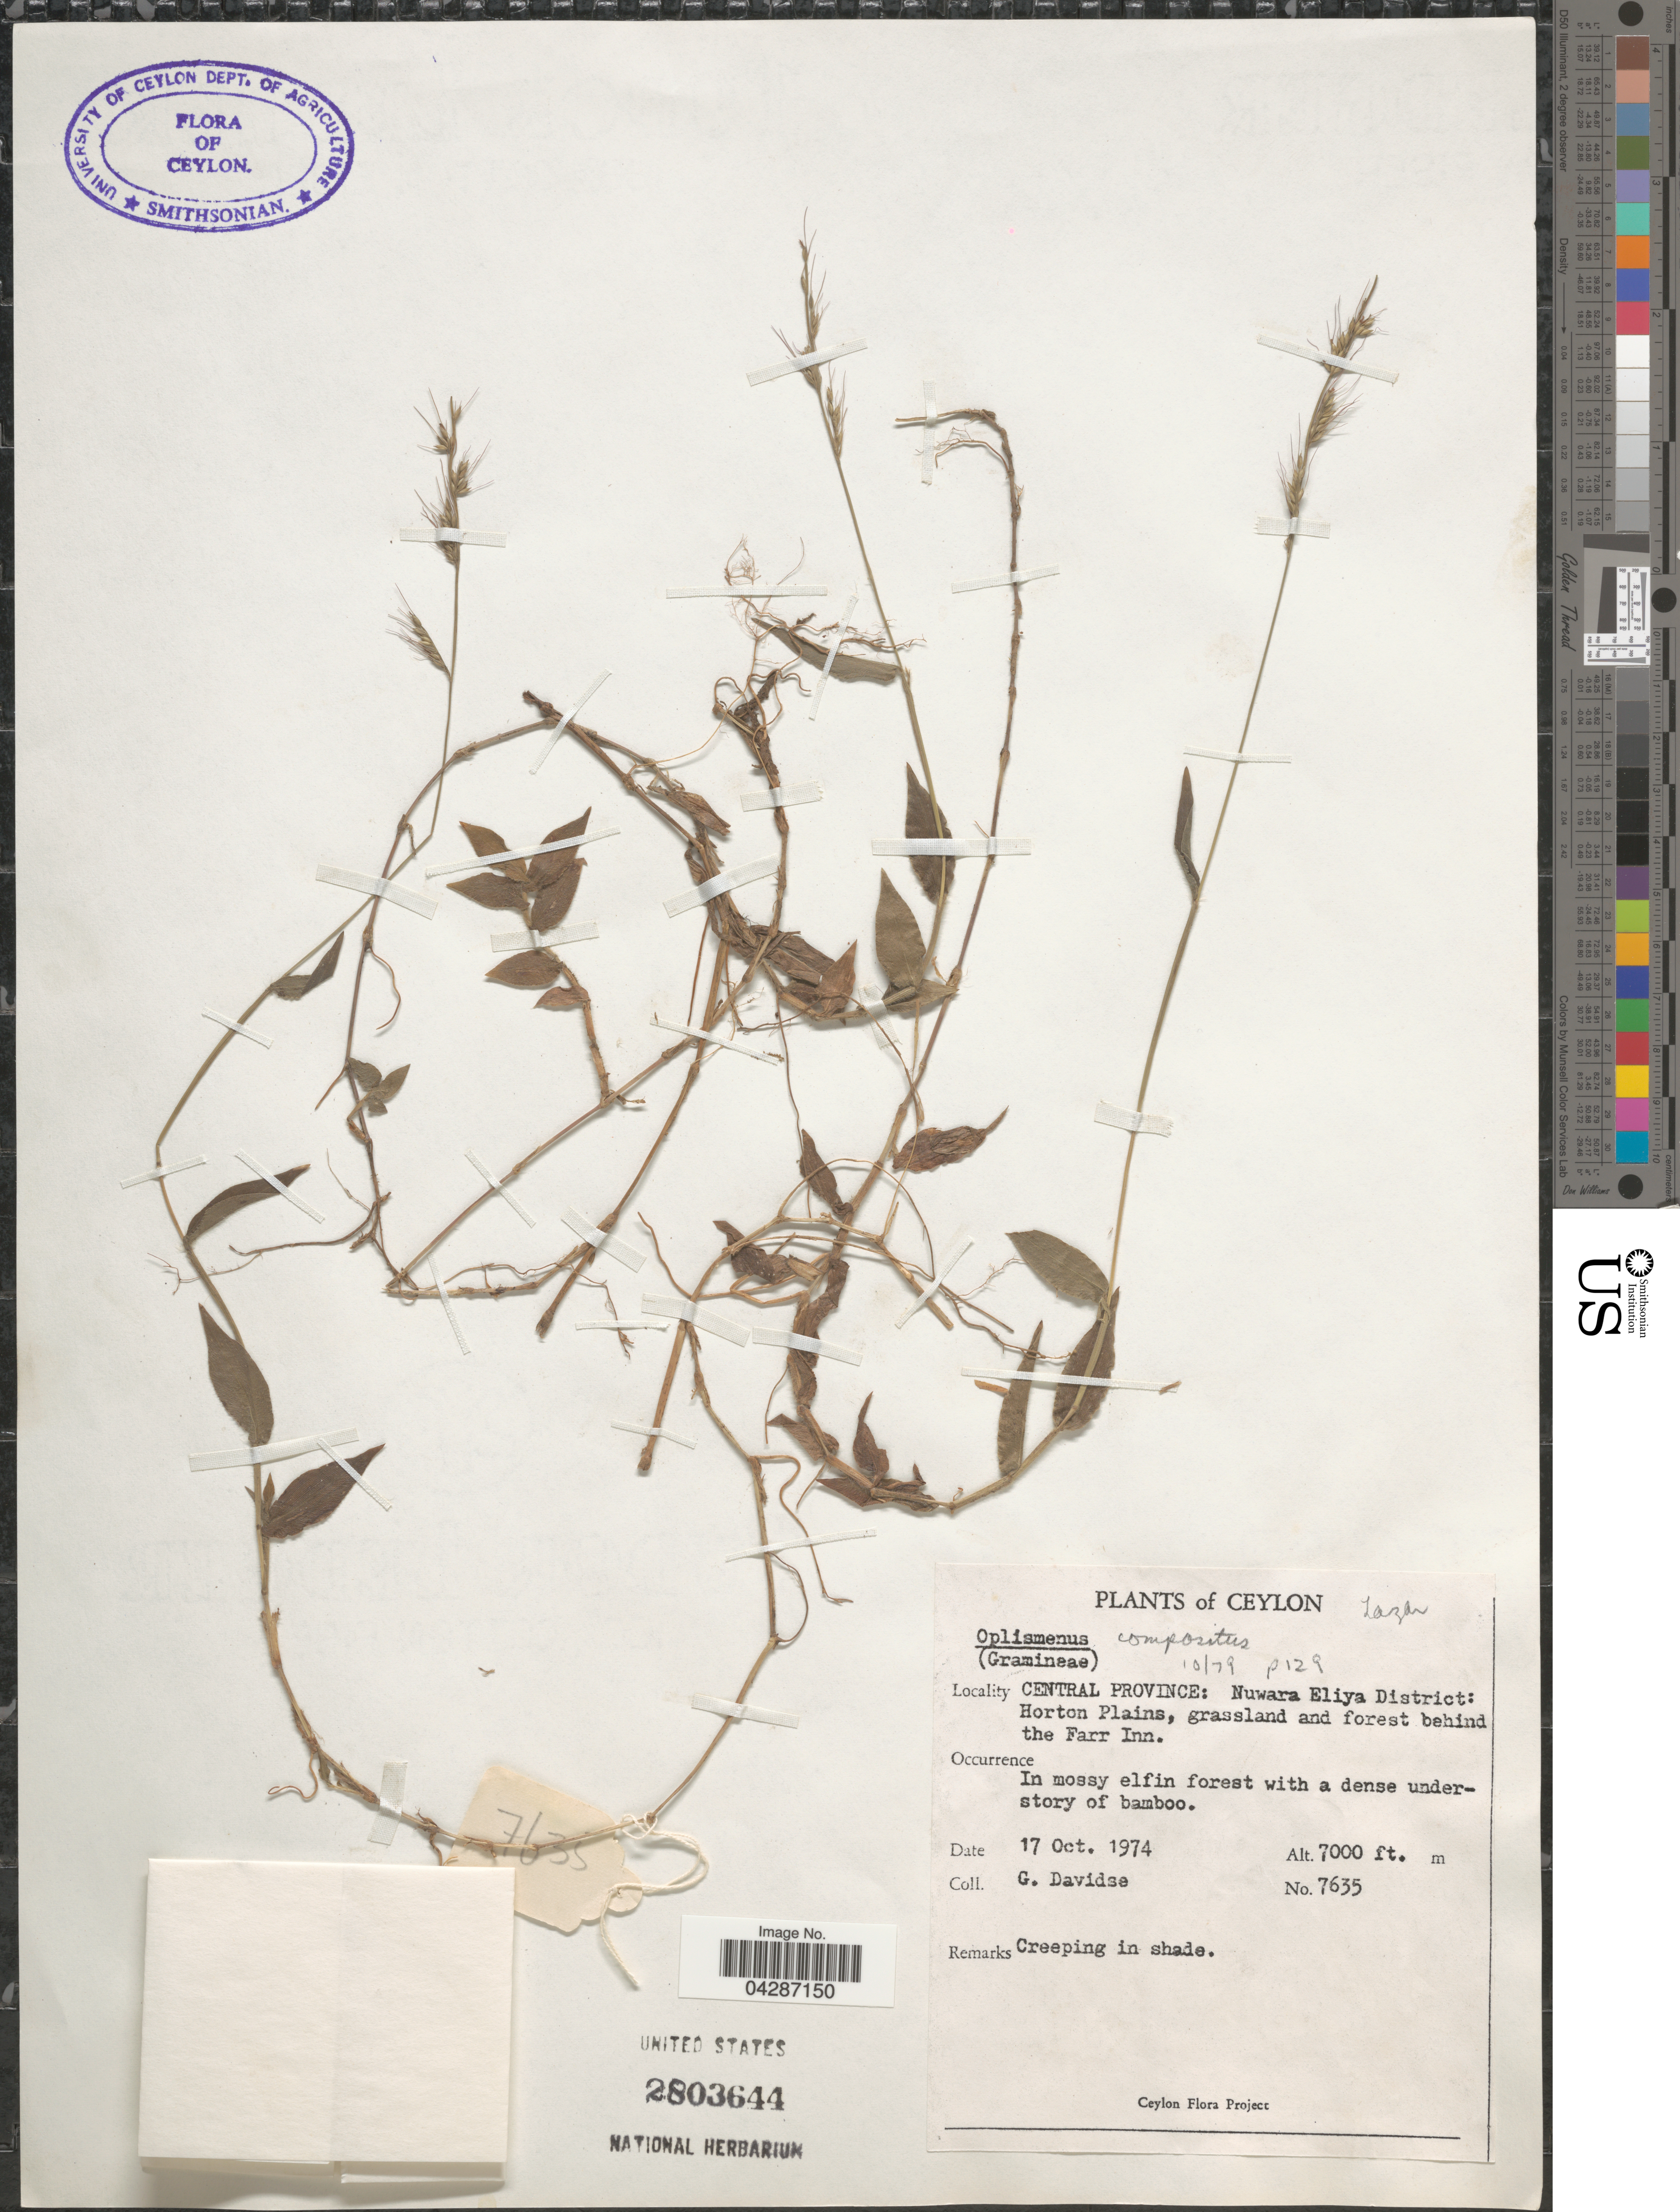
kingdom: Plantae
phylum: Tracheophyta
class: Liliopsida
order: Poales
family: Poaceae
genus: Oplismenus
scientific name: Oplismenus compositus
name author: (L.) P. Beauv.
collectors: G. Davidse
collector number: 7635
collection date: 1974-10-17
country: Sri Lanka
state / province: Central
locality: Ceylon. Nuwara Eliya District: Horton Plains, grassland and forest behind the Farr Inn. In mossy elfin forest.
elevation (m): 2134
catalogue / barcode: US 2803644